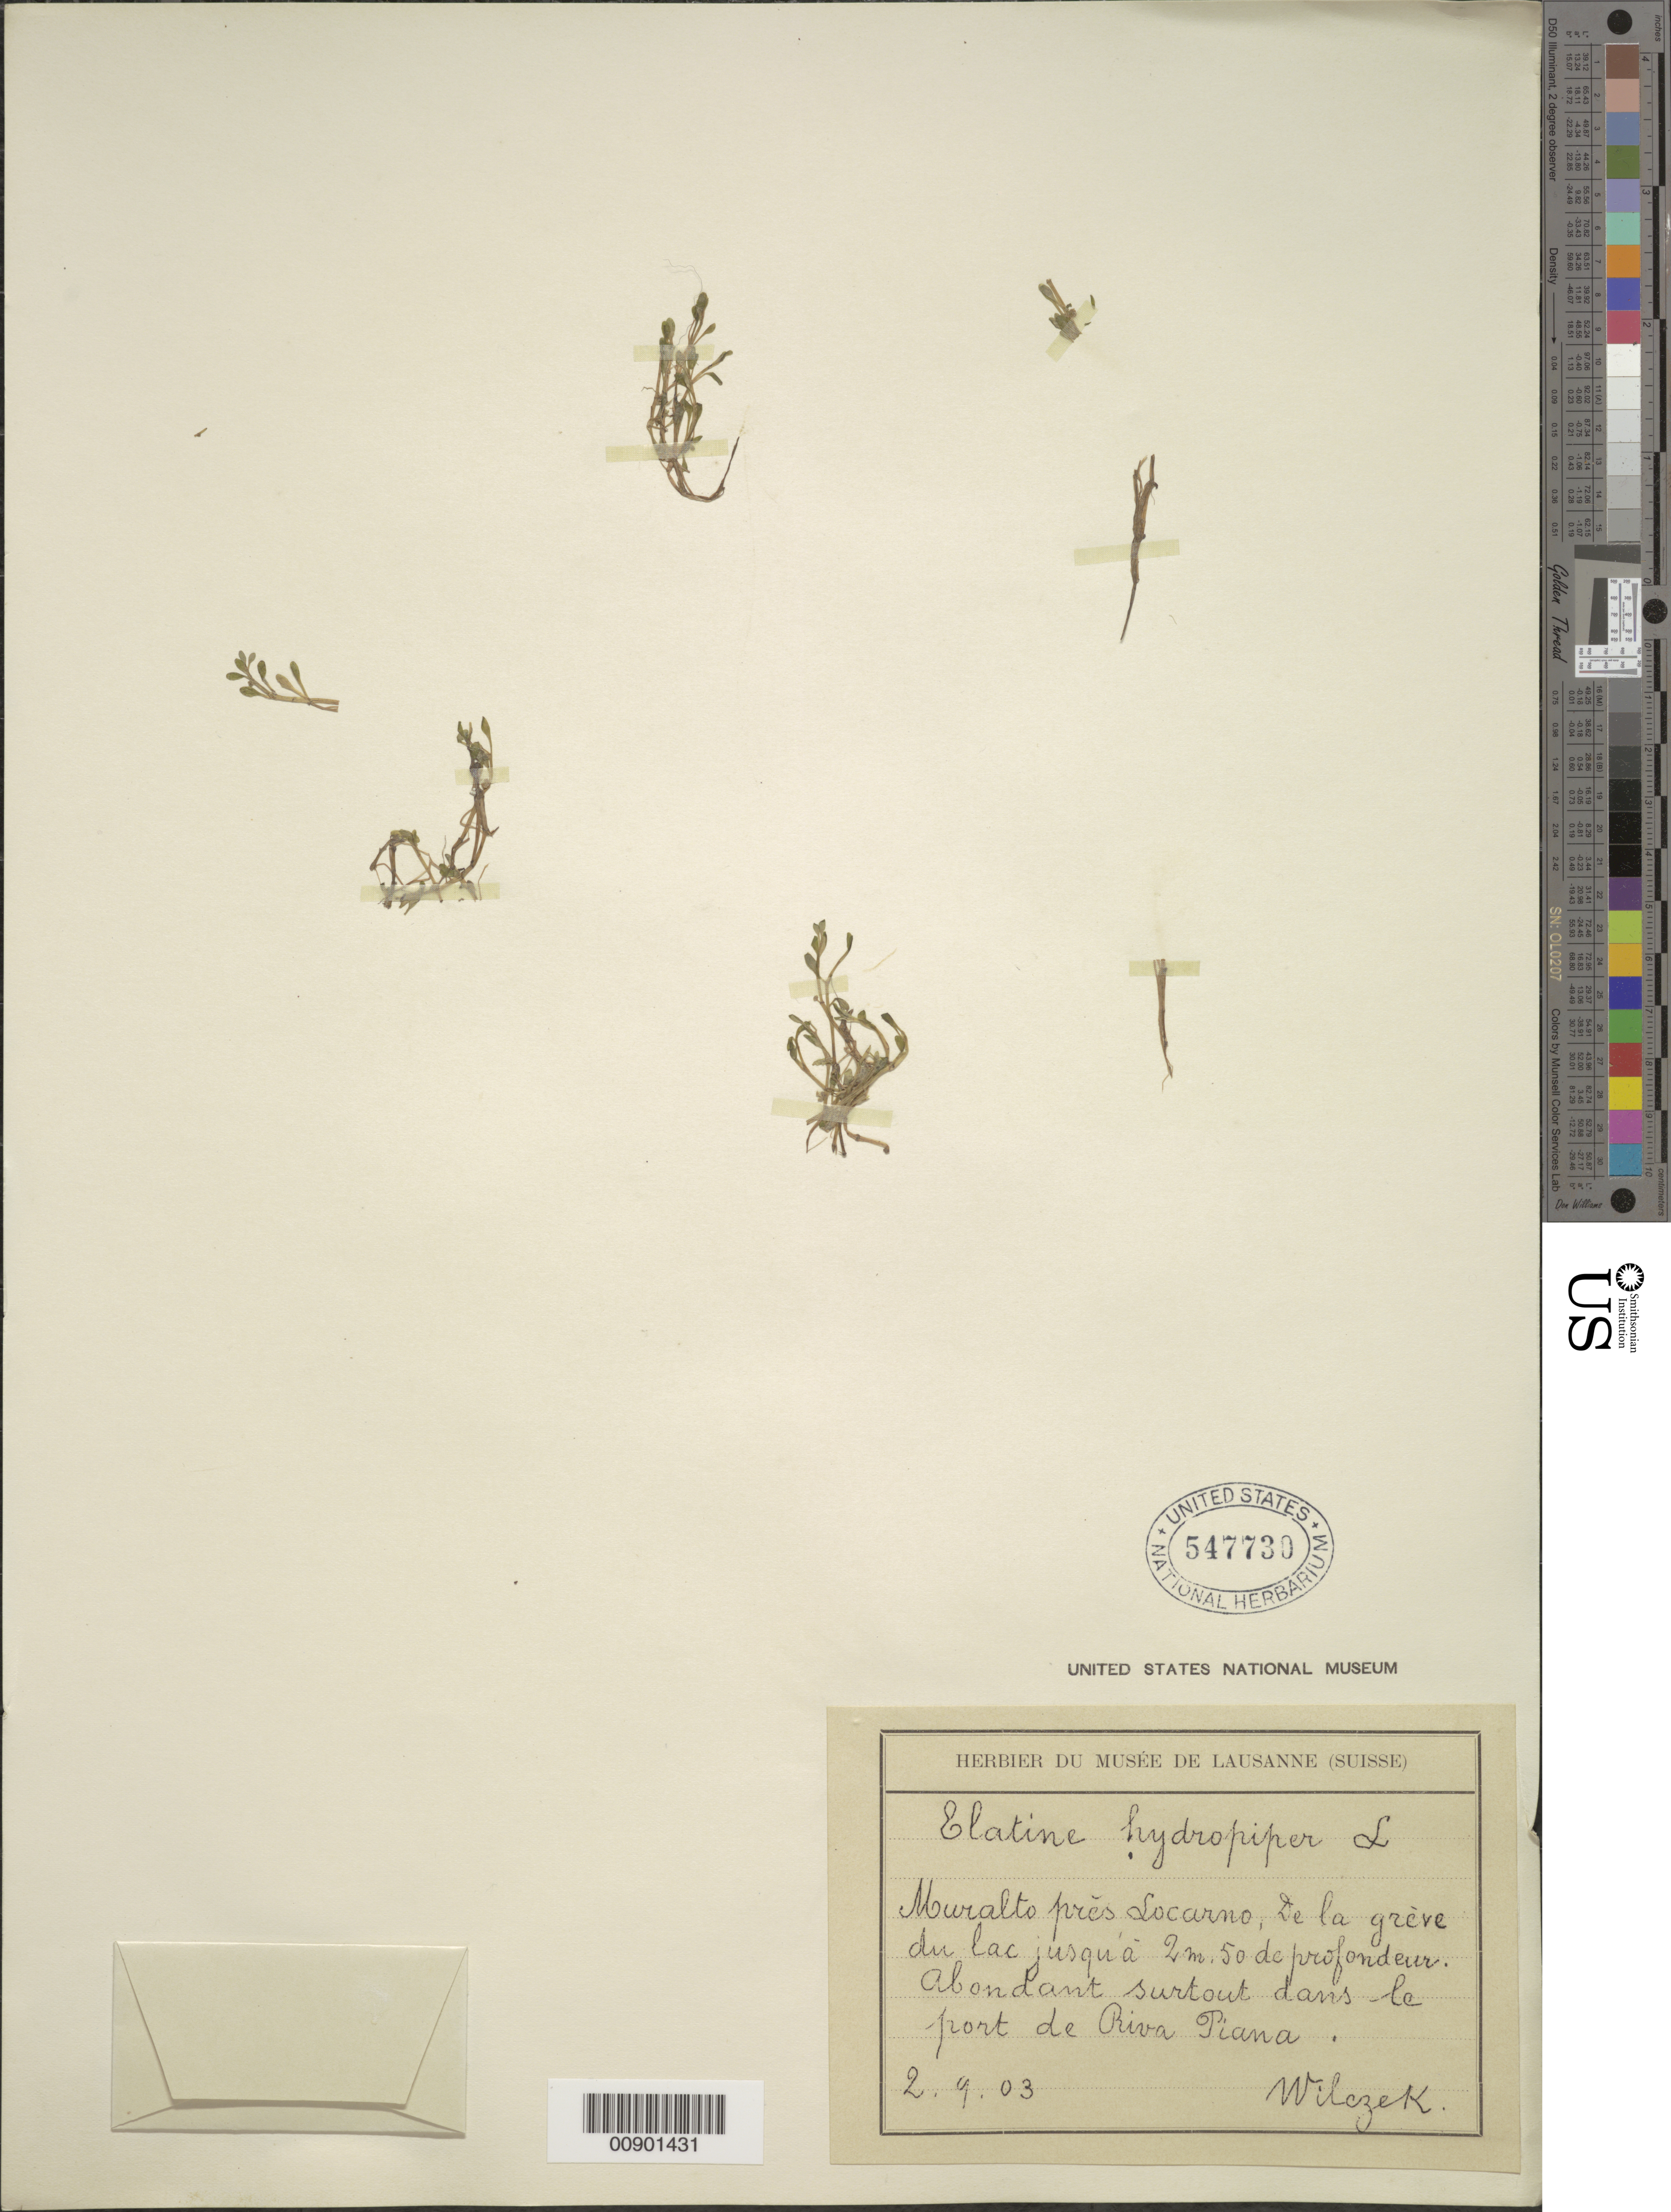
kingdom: Plantae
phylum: Tracheophyta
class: Magnoliopsida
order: Malpighiales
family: Elatinaceae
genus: Elatine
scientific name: Elatine hydropiper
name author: L.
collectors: Wilczek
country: Switzerland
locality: Muralto pres Locarno, de la greve du lac jusqua, port de Riva Piana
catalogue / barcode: US 547730